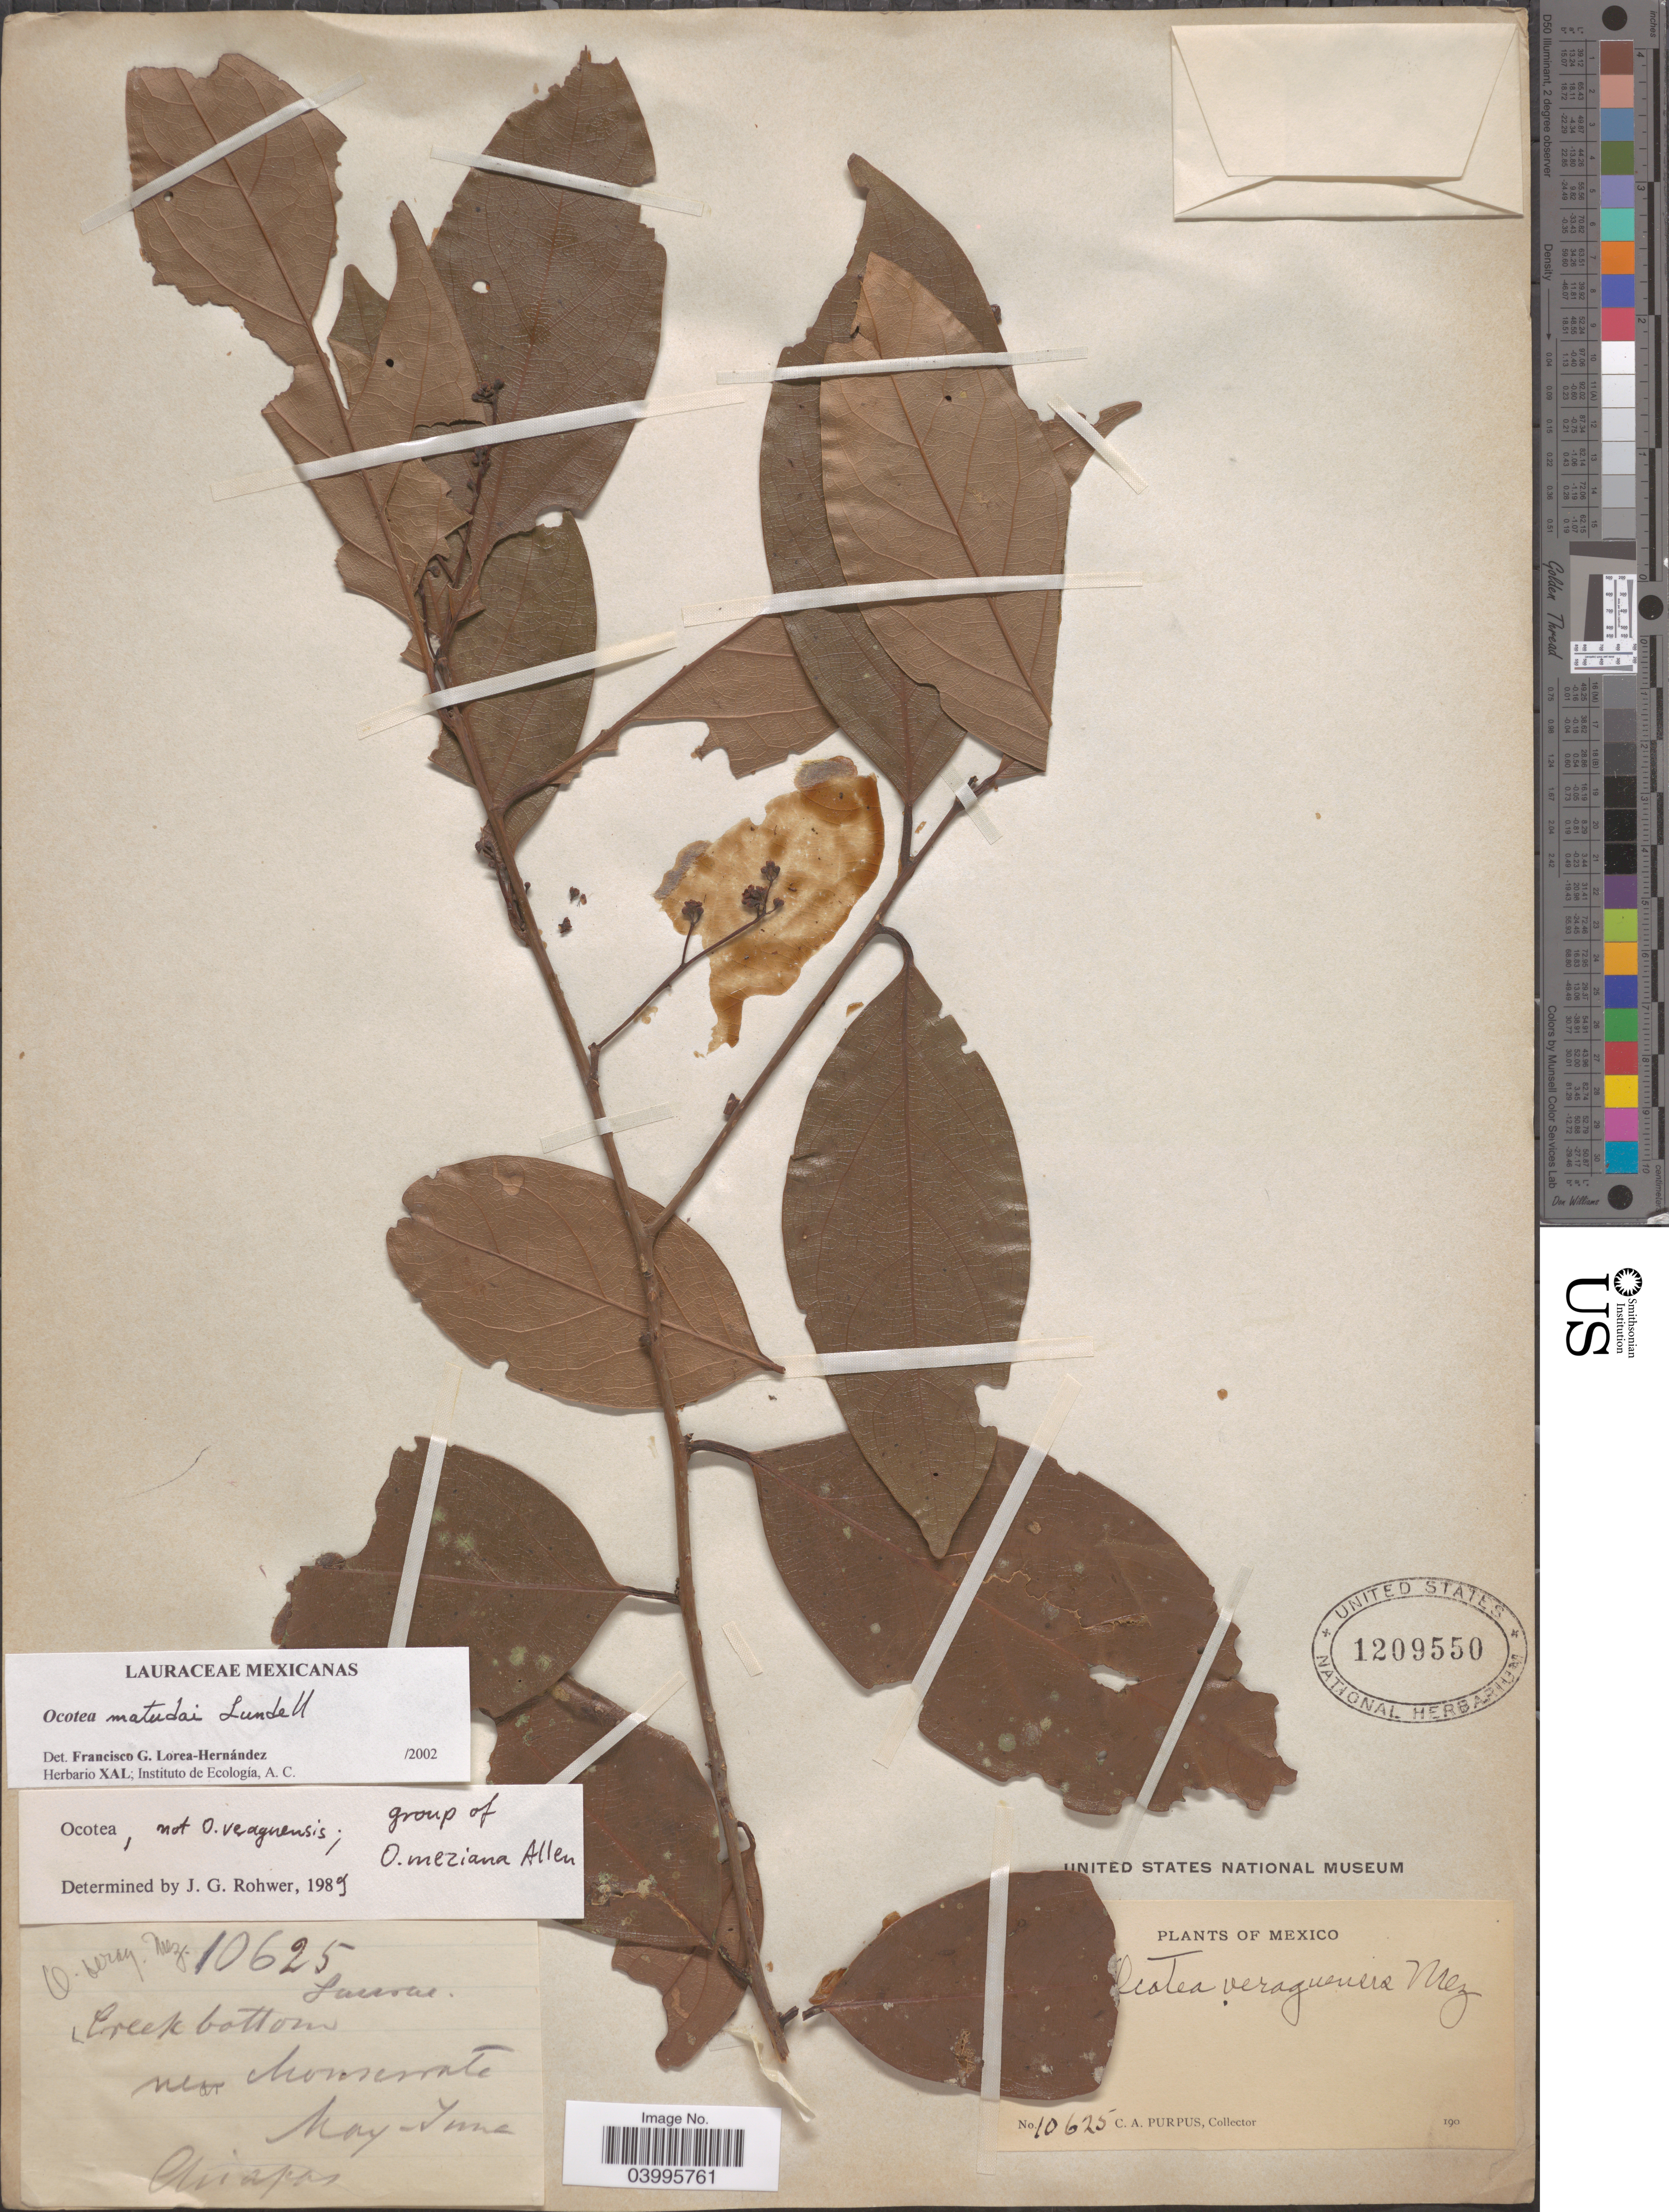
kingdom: Plantae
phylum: Tracheophyta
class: Magnoliopsida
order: Laurales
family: Lauraceae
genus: Ocotea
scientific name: Ocotea matudae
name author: Lundell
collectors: C. A. Purpus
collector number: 10625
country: Mexico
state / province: Chiapas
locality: Creek bottom near Monserrate.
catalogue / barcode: US 1209550